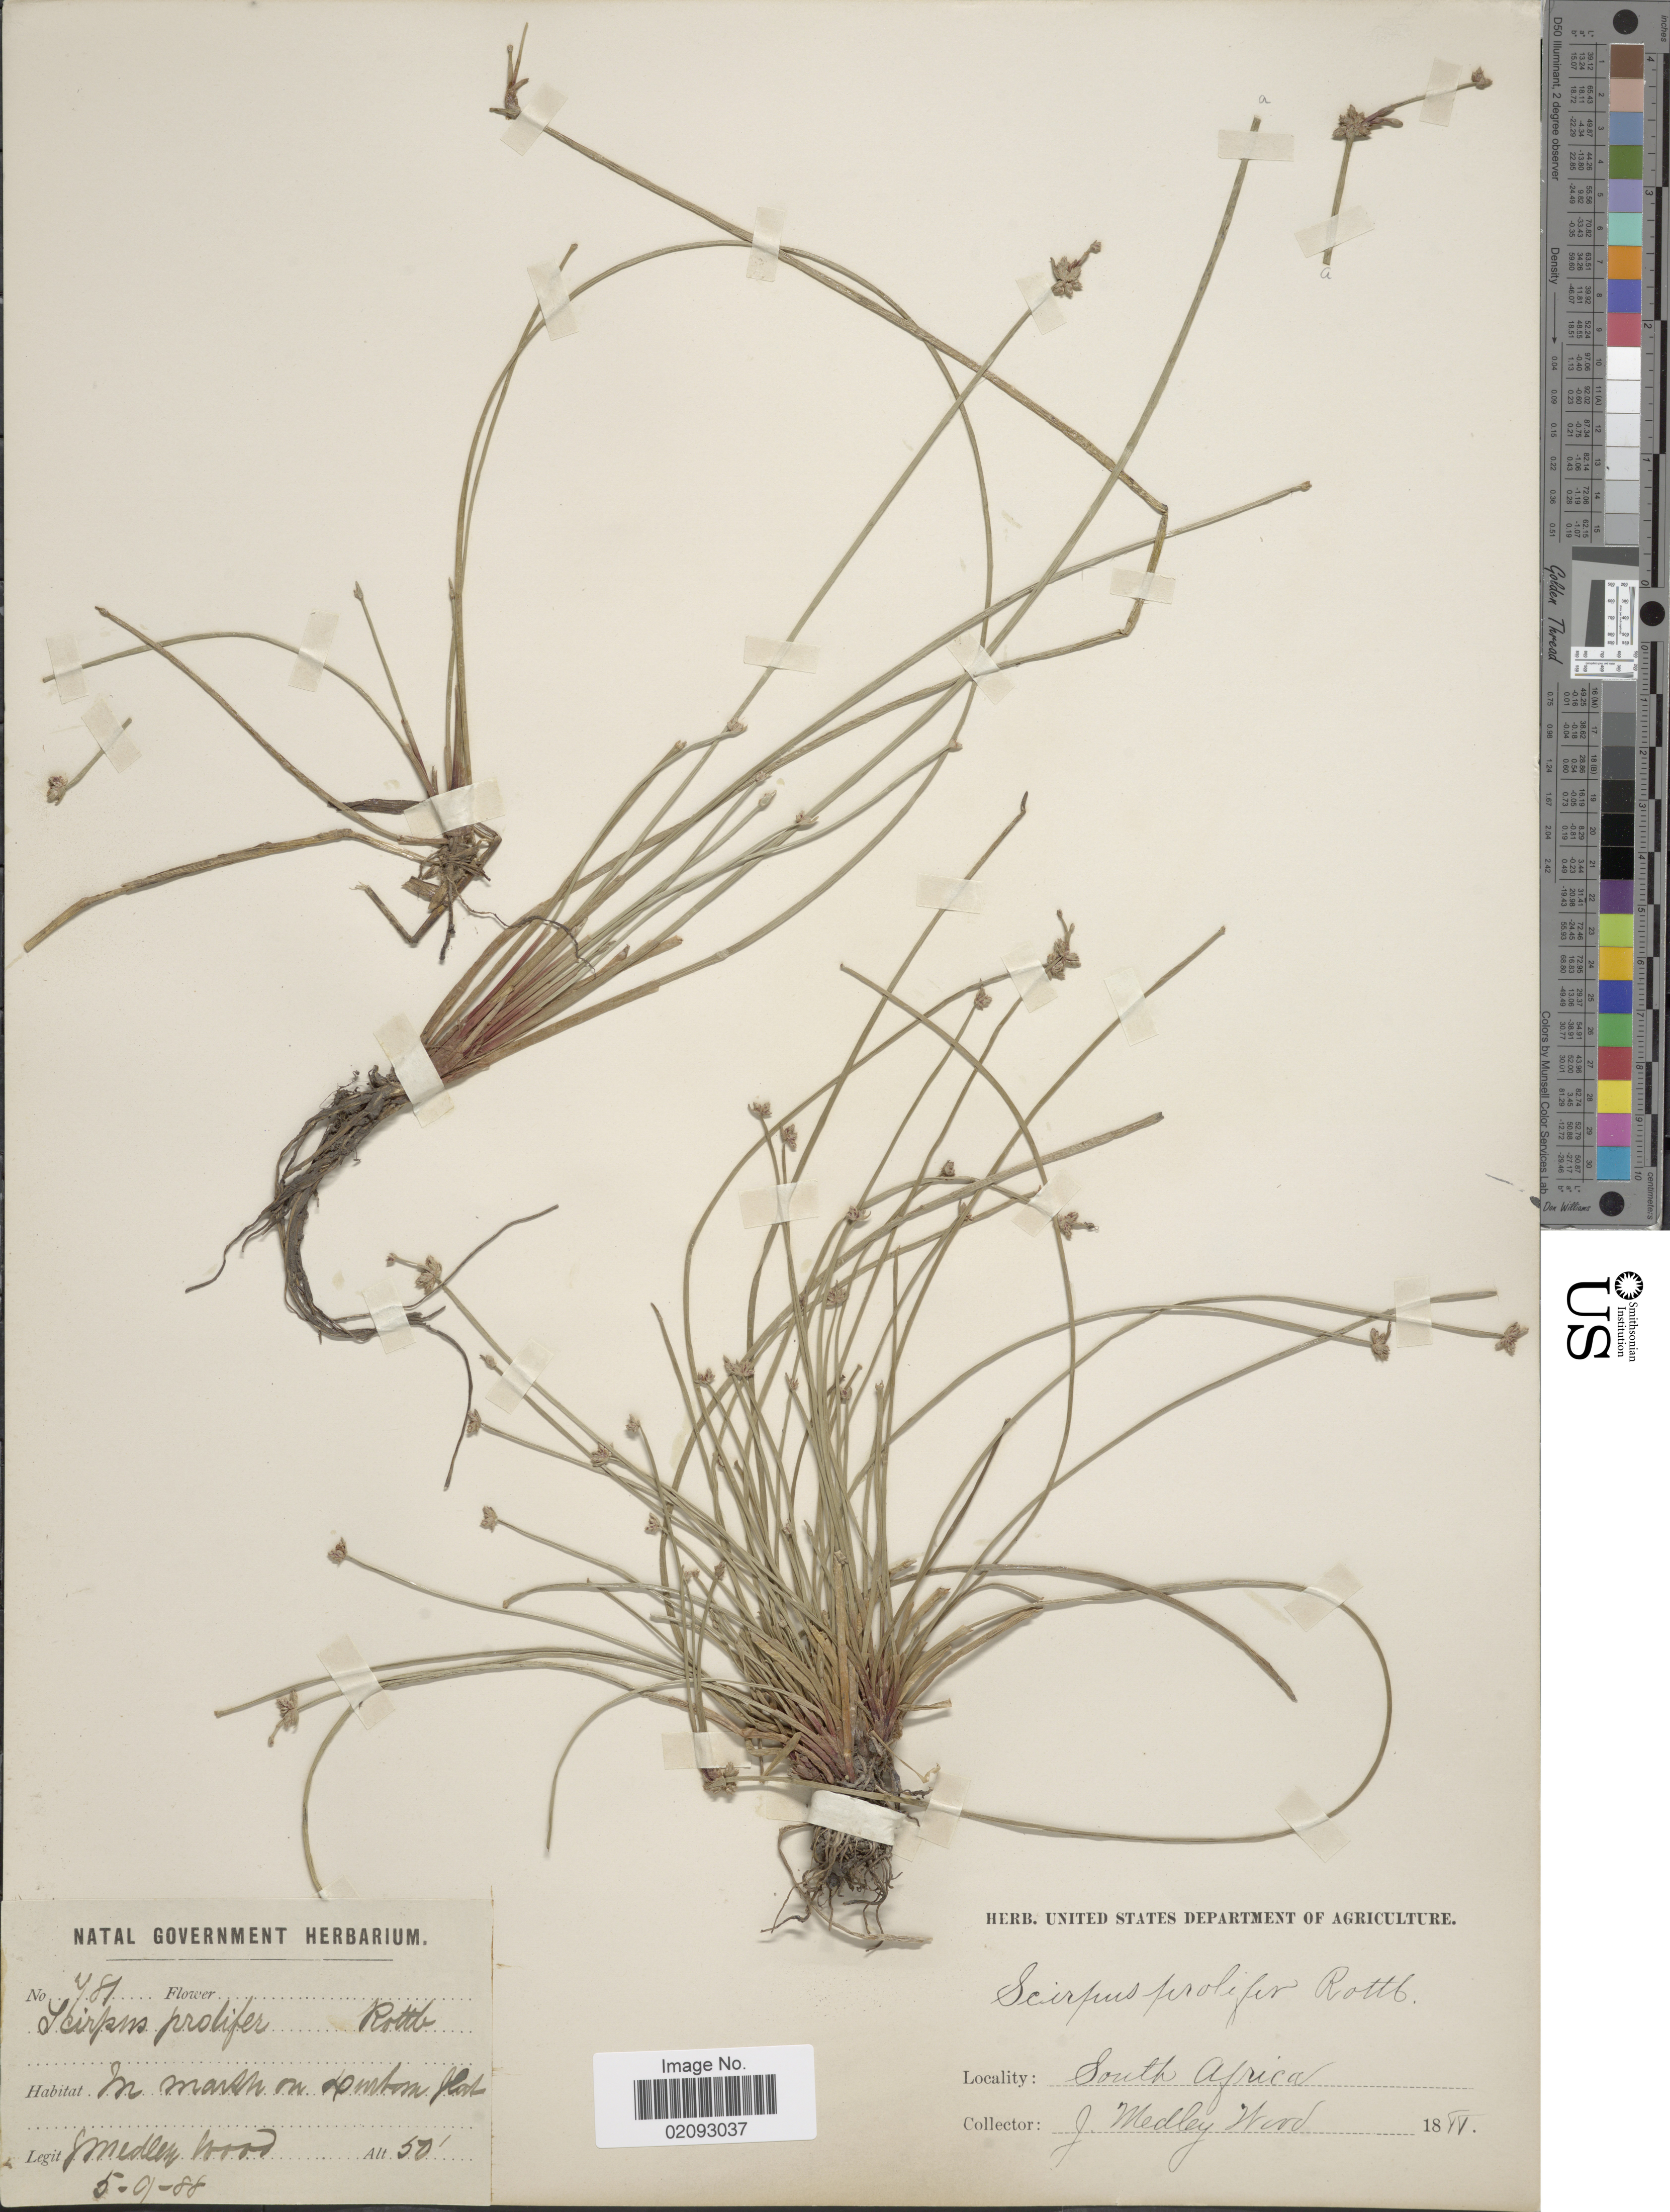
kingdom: Plantae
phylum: Tracheophyta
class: Liliopsida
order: Poales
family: Cyperaceae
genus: Isolepis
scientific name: Isolepis prolifera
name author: (Rottb.) R. Br.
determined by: Strong, Mark T., (BOT), Smithsonian Institution - National Museum of Natural History (UNITED STATES)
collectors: J. M. Wood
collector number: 781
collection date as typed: Transcribed d/m/y: 5/9/88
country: South Africa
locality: In marsh on Durban Flat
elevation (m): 15